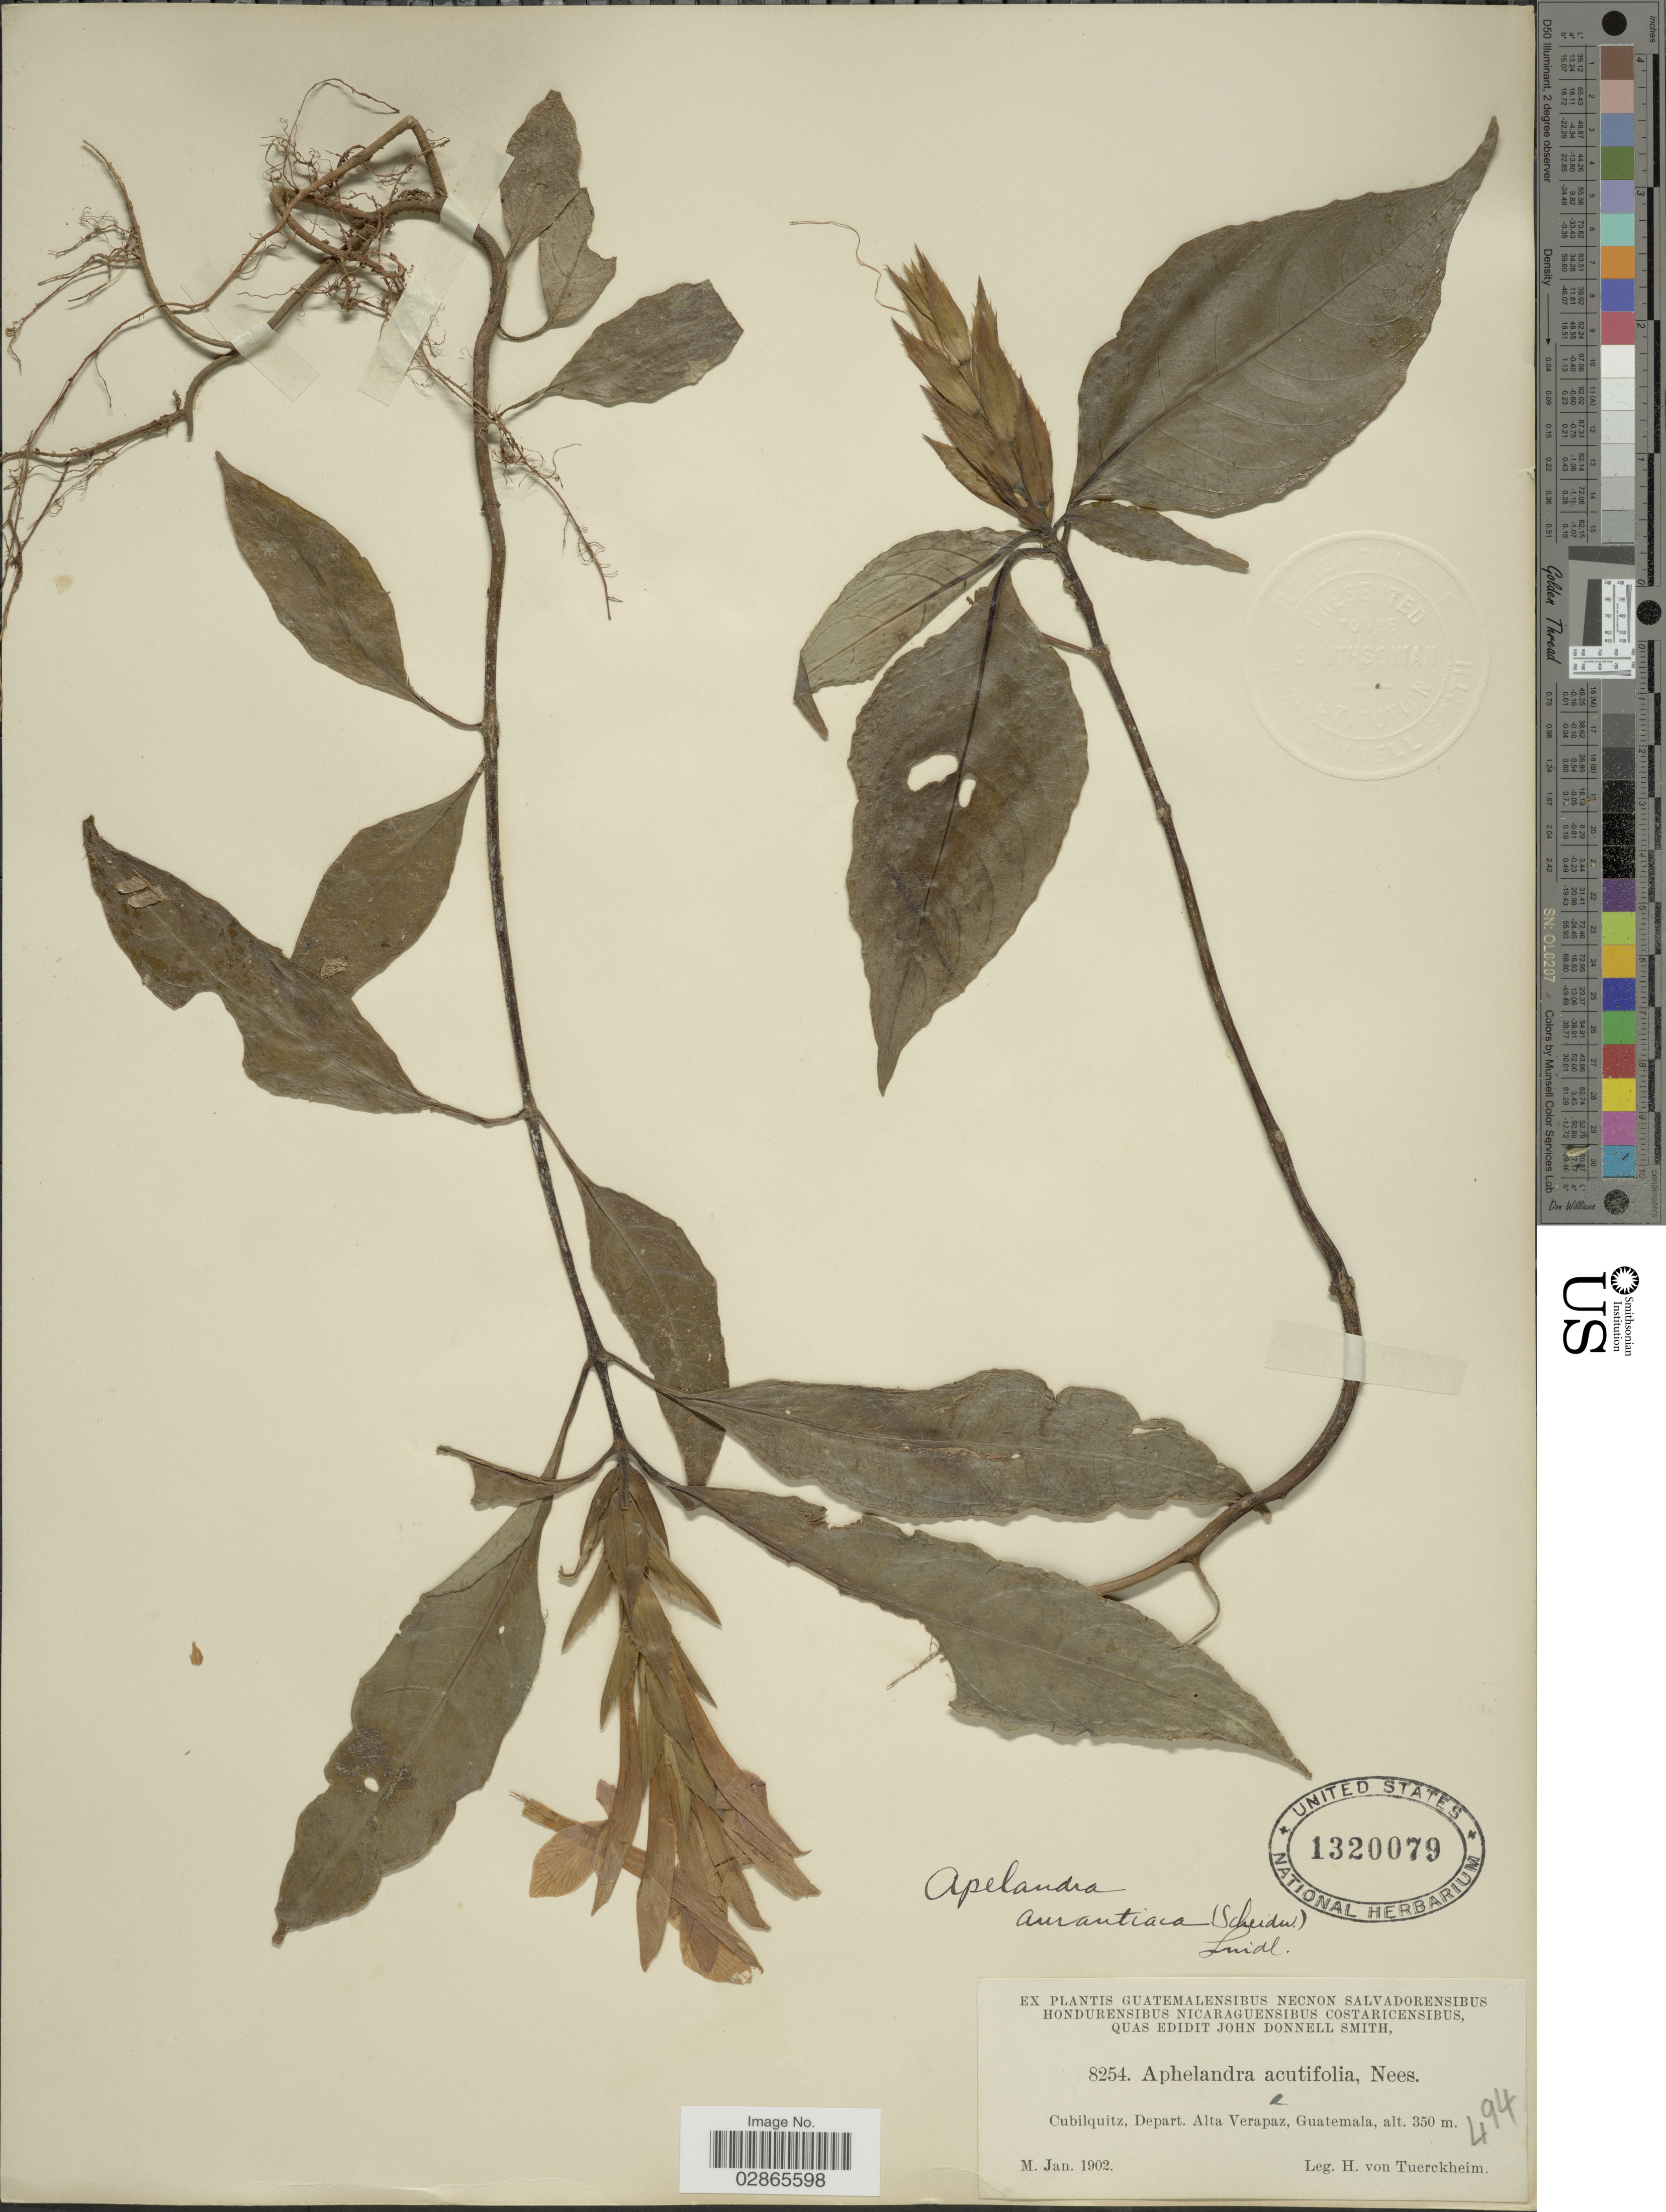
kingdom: Plantae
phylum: Tracheophyta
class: Magnoliopsida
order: Lamiales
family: Acanthaceae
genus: Aphelandra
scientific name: Aphelandra aurantiaca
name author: (Scheidw.) Lindl.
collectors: H. von Türckheim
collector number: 8254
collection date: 1902-01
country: Guatemala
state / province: Alta Verapaz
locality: Cubilquiltz, Depart. Alta Verapaz.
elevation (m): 350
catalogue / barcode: US 1320079